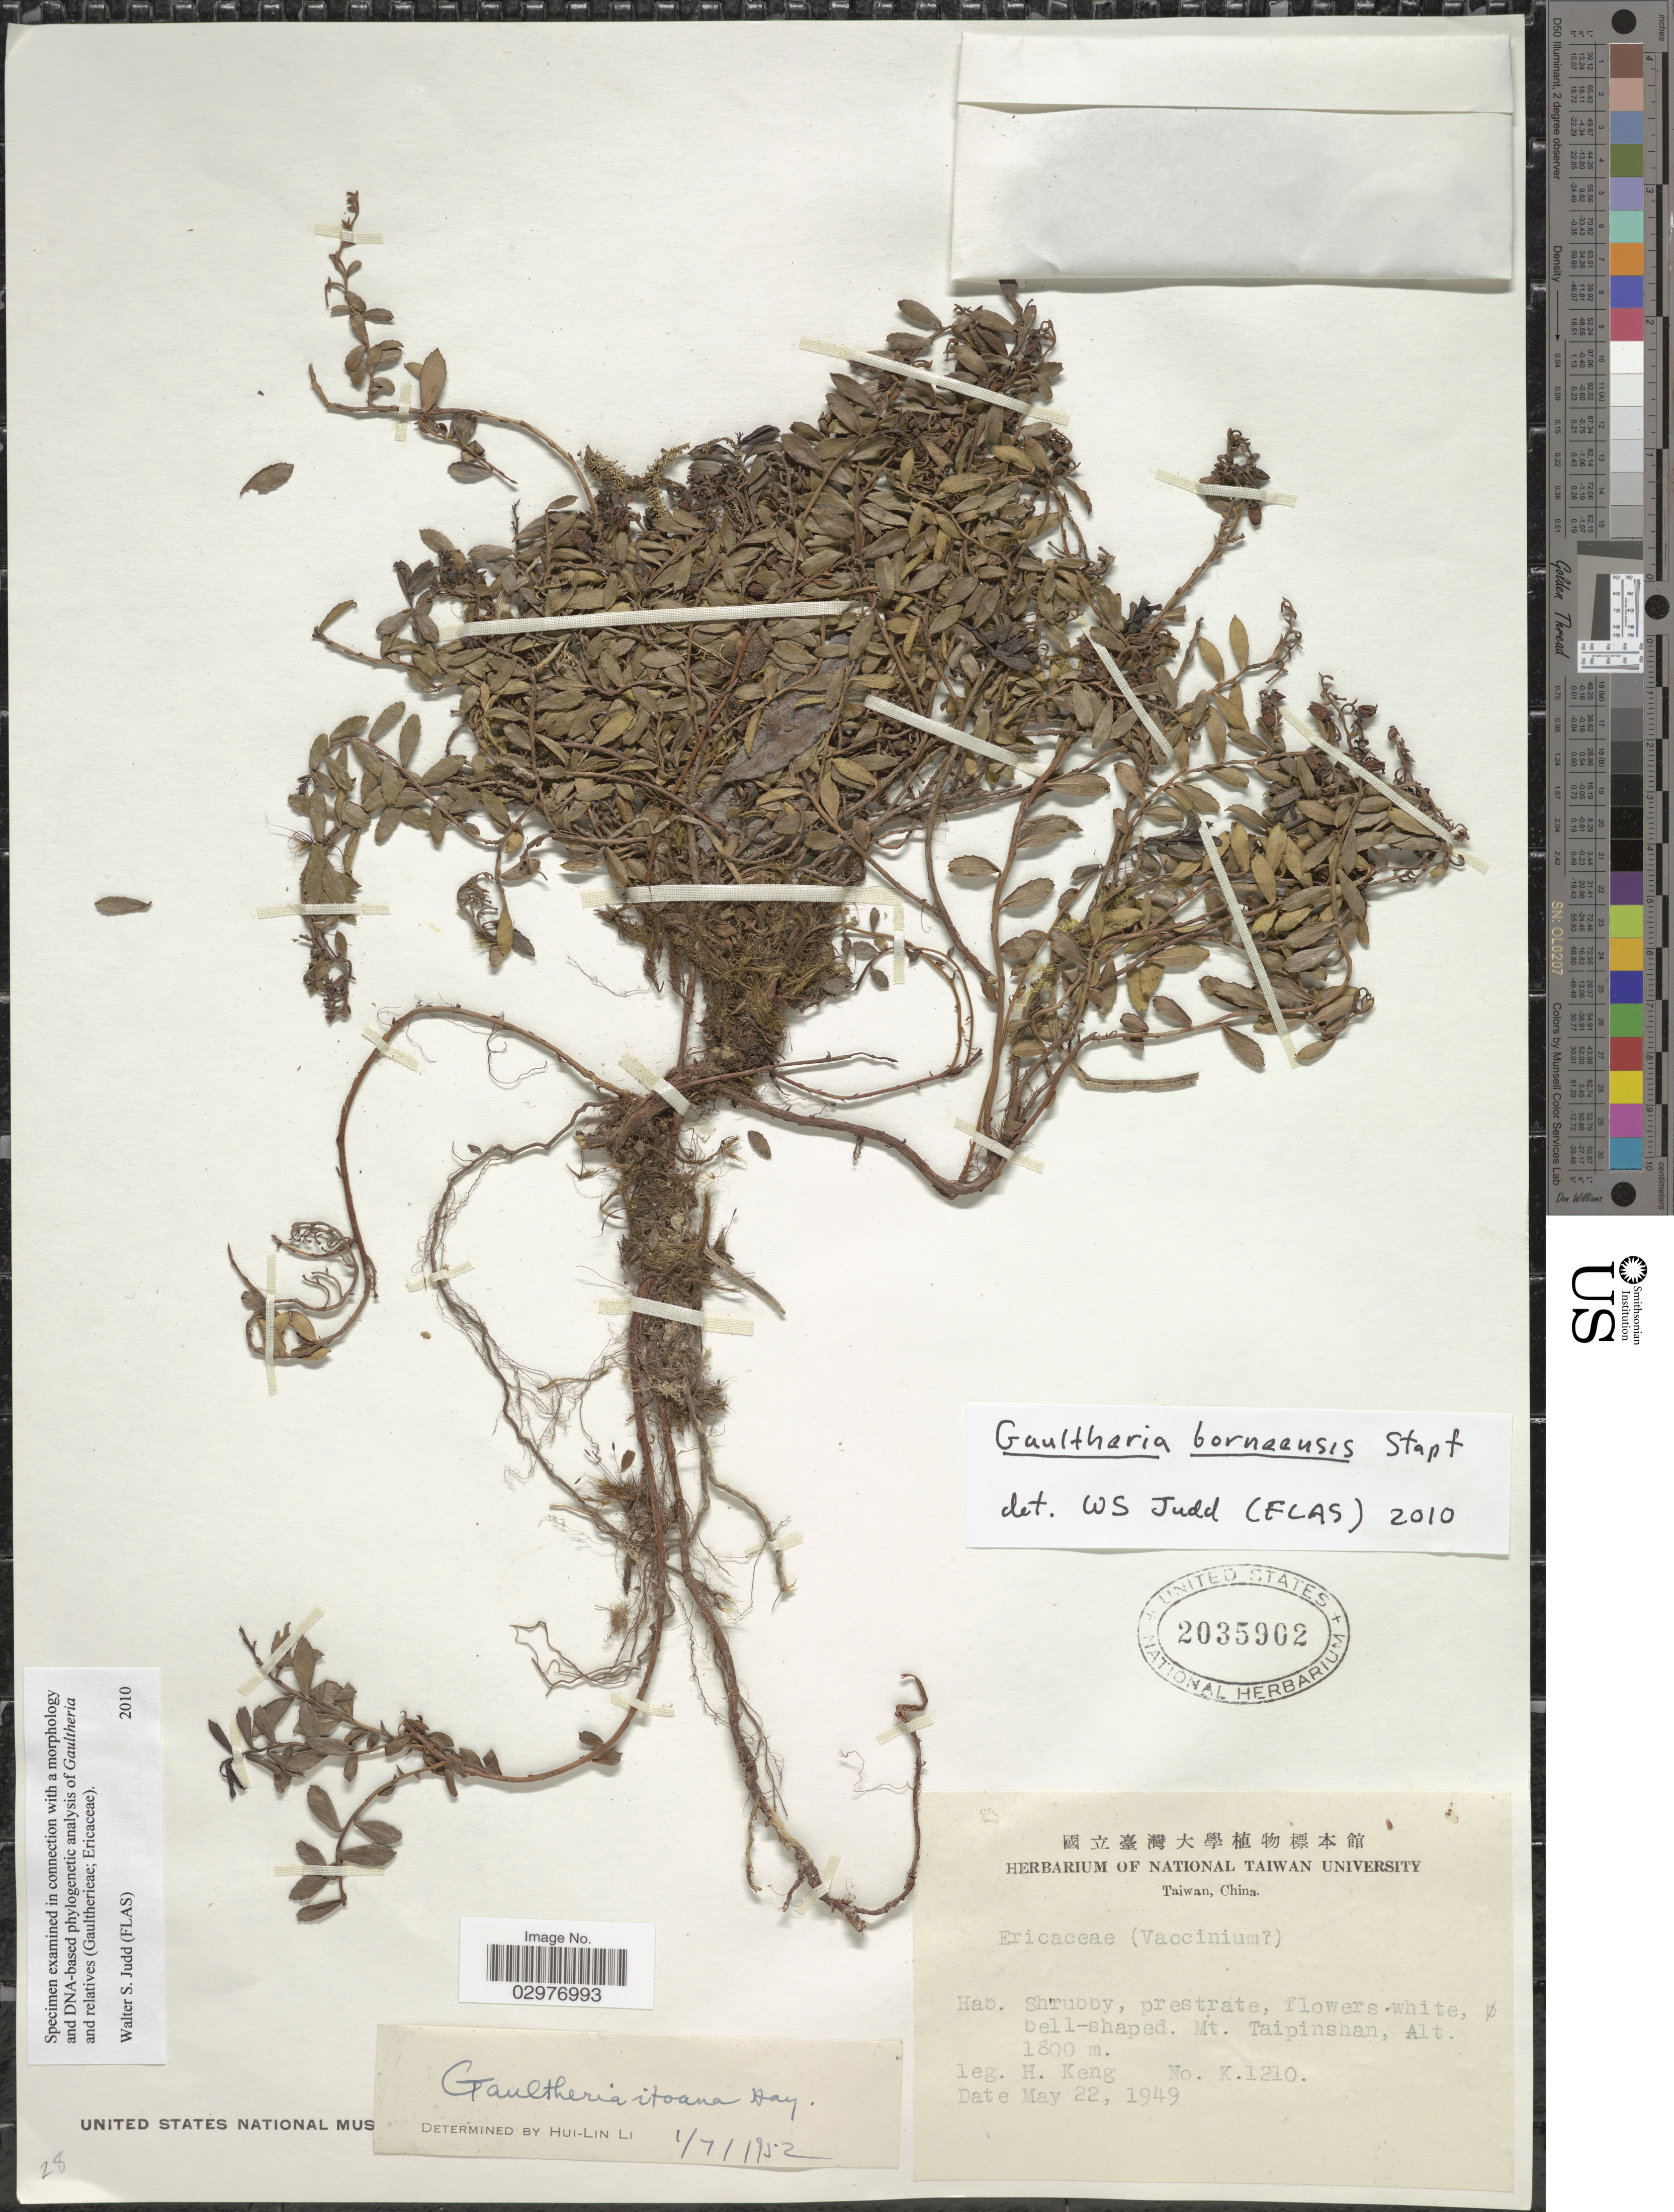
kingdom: Plantae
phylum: Tracheophyta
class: Magnoliopsida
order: Ericales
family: Ericaceae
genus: Gaultheria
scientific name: Gaultheria borneensis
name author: Stapf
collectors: H. Keng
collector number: K.1210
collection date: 1949-05-22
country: Taiwan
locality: Mt. Taipinshan.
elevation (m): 1800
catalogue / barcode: US 2035902